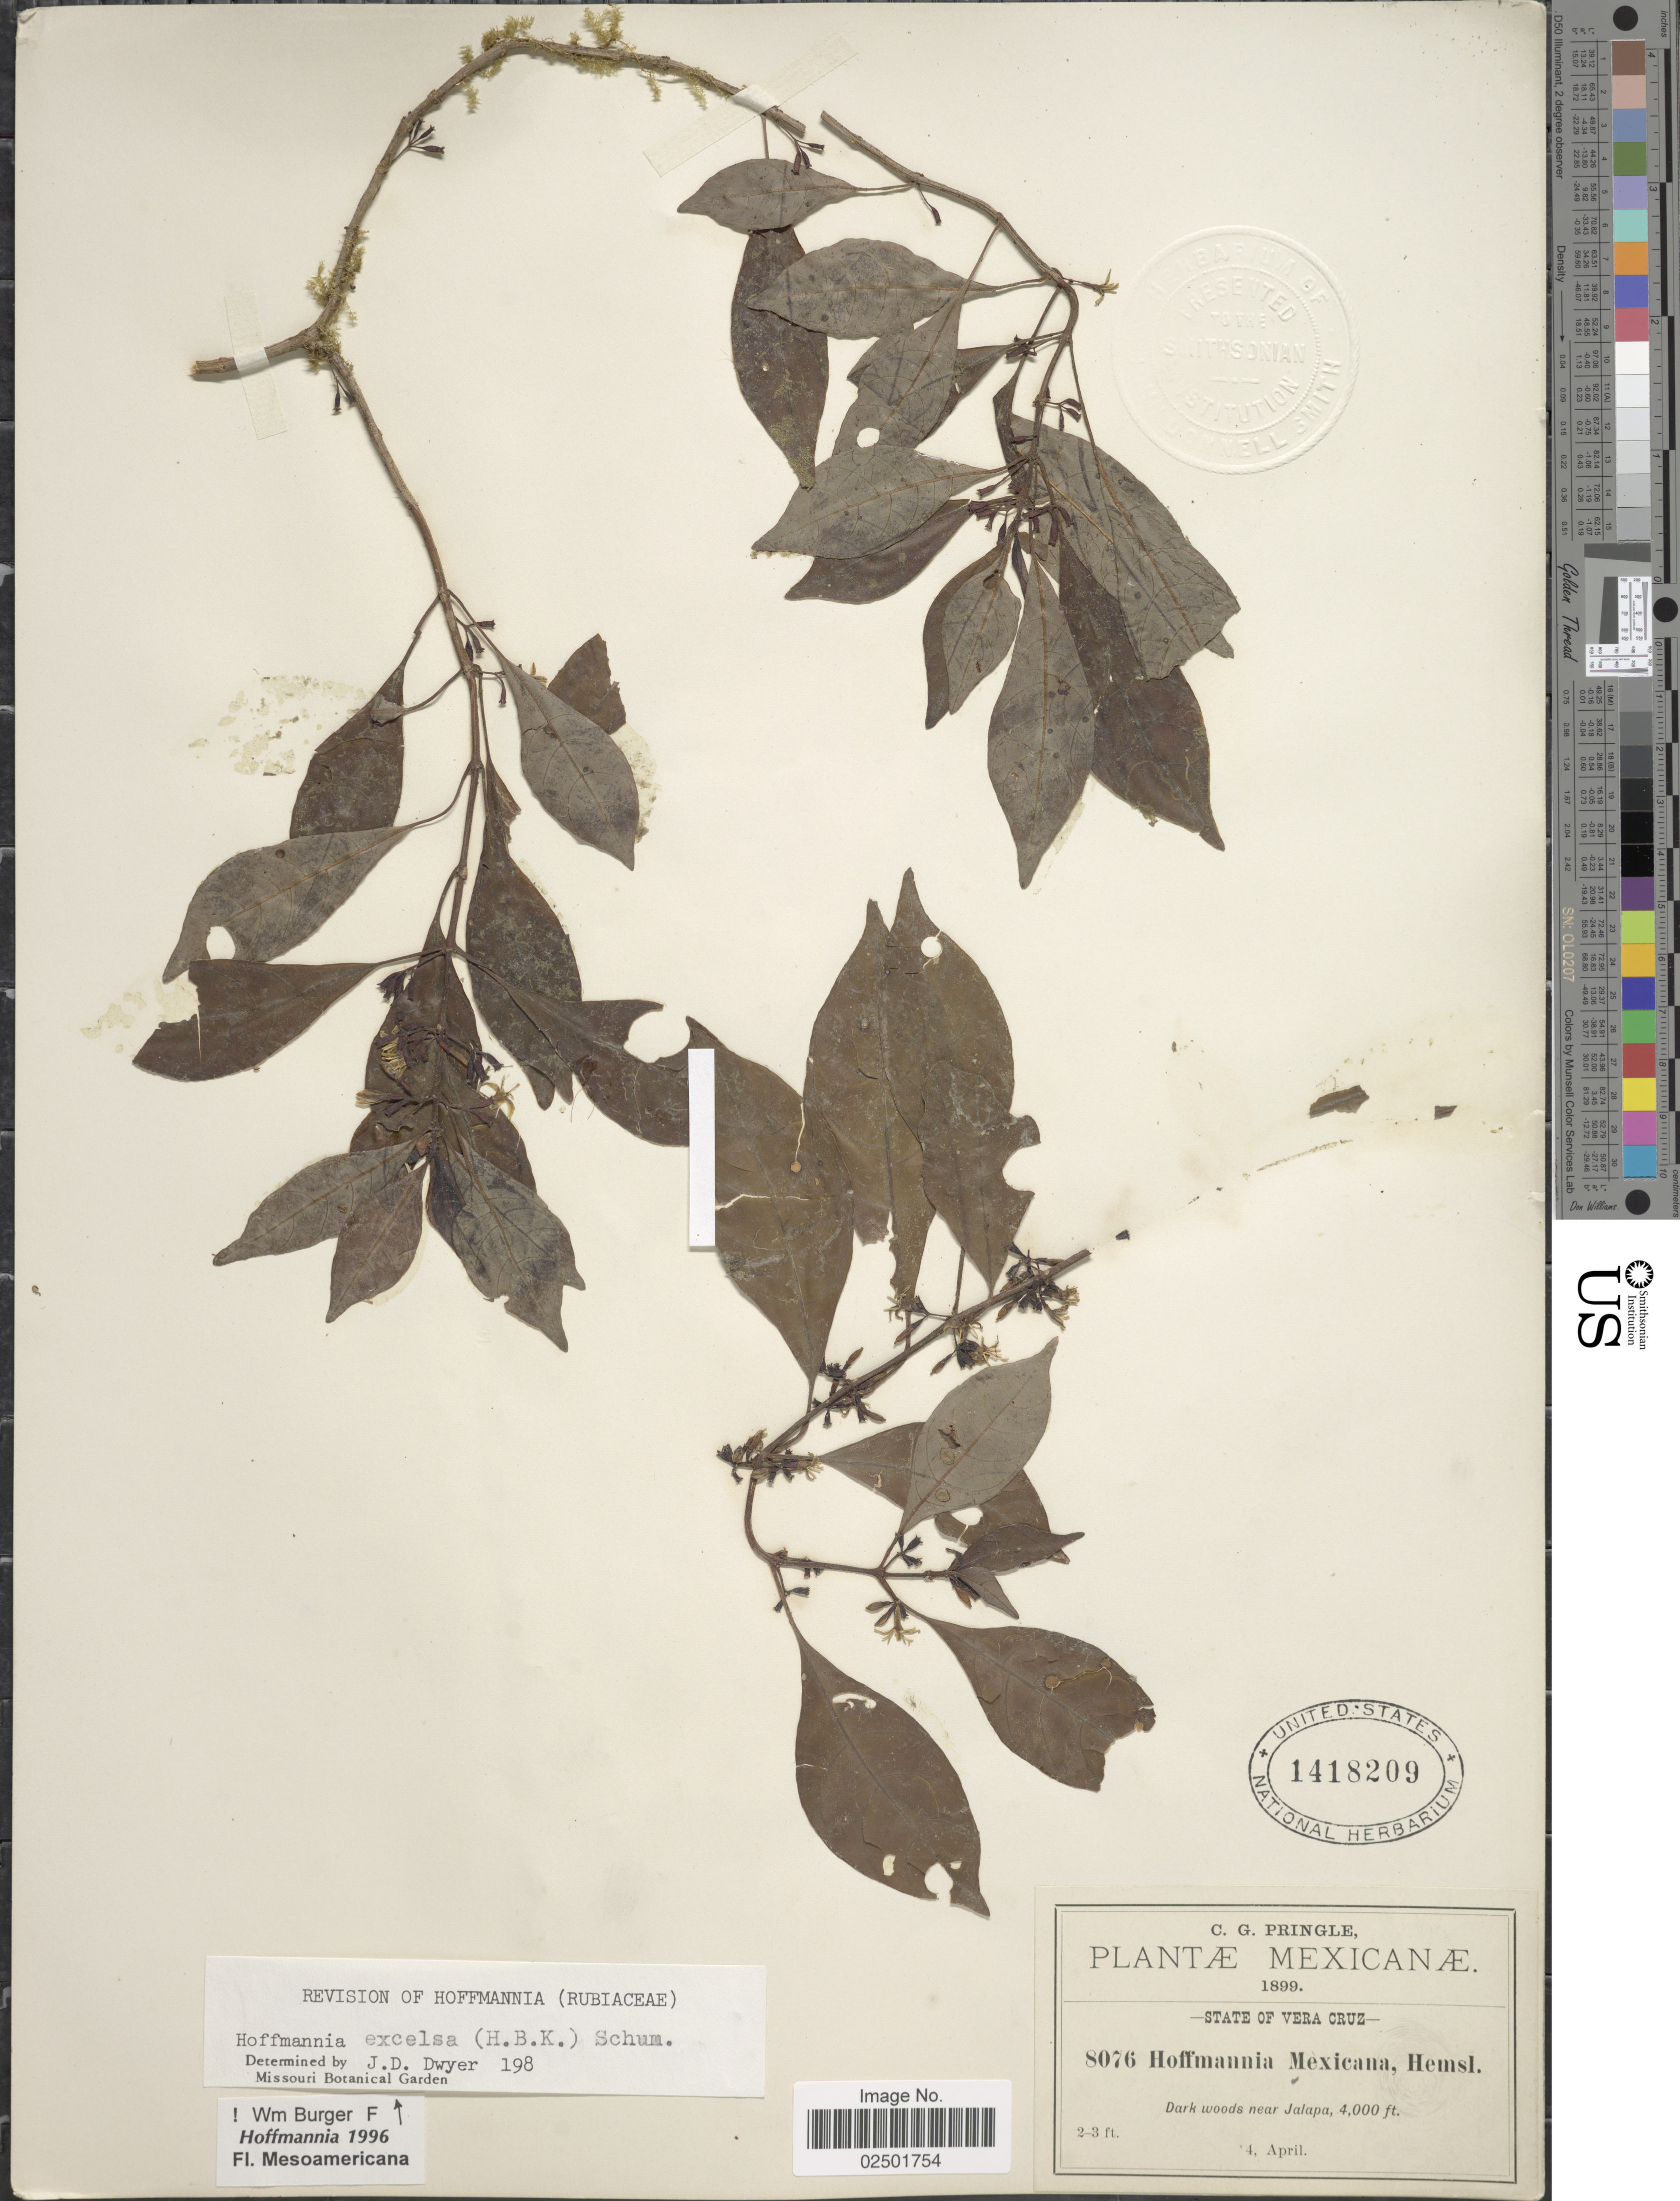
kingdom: Plantae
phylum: Tracheophyta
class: Magnoliopsida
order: Gentianales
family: Rubiaceae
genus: Hoffmannia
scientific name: Hoffmannia excelsa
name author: (Kunth) K. Schum.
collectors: C. G. Pringle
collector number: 8076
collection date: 1899-04-04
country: Mexico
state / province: Veracruz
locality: near Jalapa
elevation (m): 1219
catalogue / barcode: US 1418209